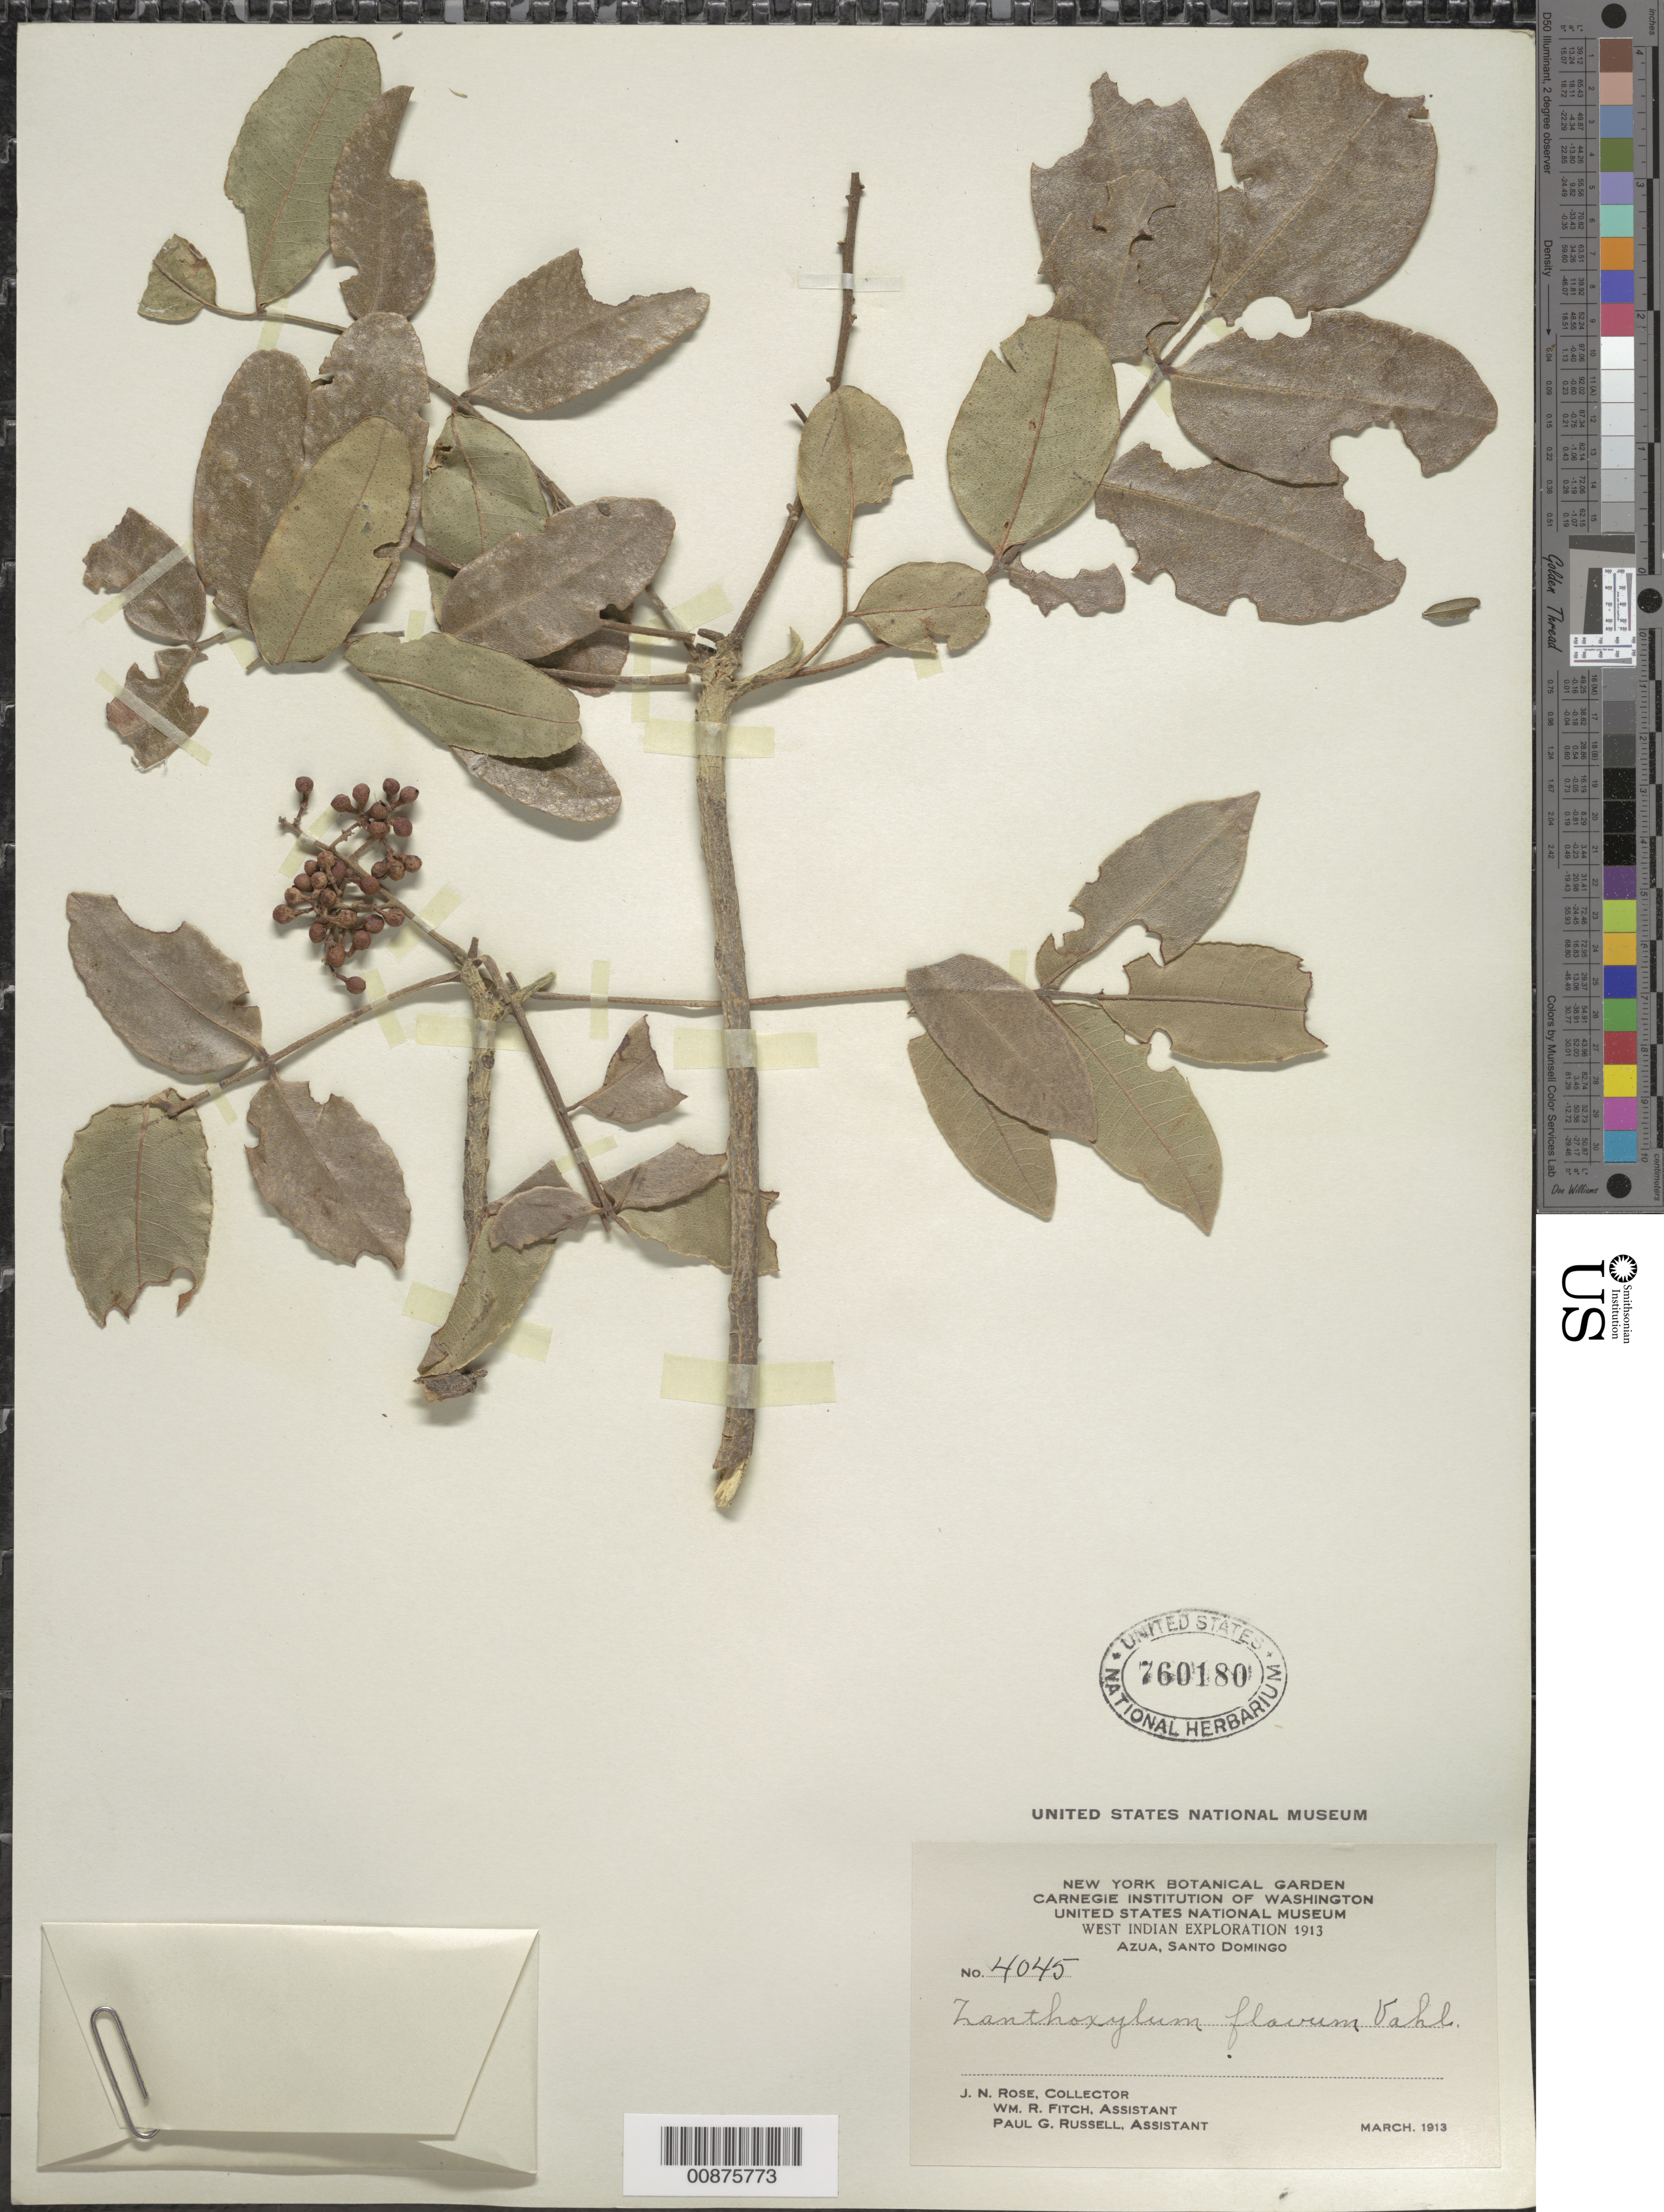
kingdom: Plantae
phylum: Tracheophyta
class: Magnoliopsida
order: Sapindales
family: Rutaceae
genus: Zanthoxylum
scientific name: Zanthoxylum flavum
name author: Vahl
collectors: J. N. Rose, W. R. Fitch & P. G. Russell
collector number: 4045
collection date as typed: Mar 1913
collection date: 1913-03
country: Dominican Republic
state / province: Azua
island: Hispaniola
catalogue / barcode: US 760180